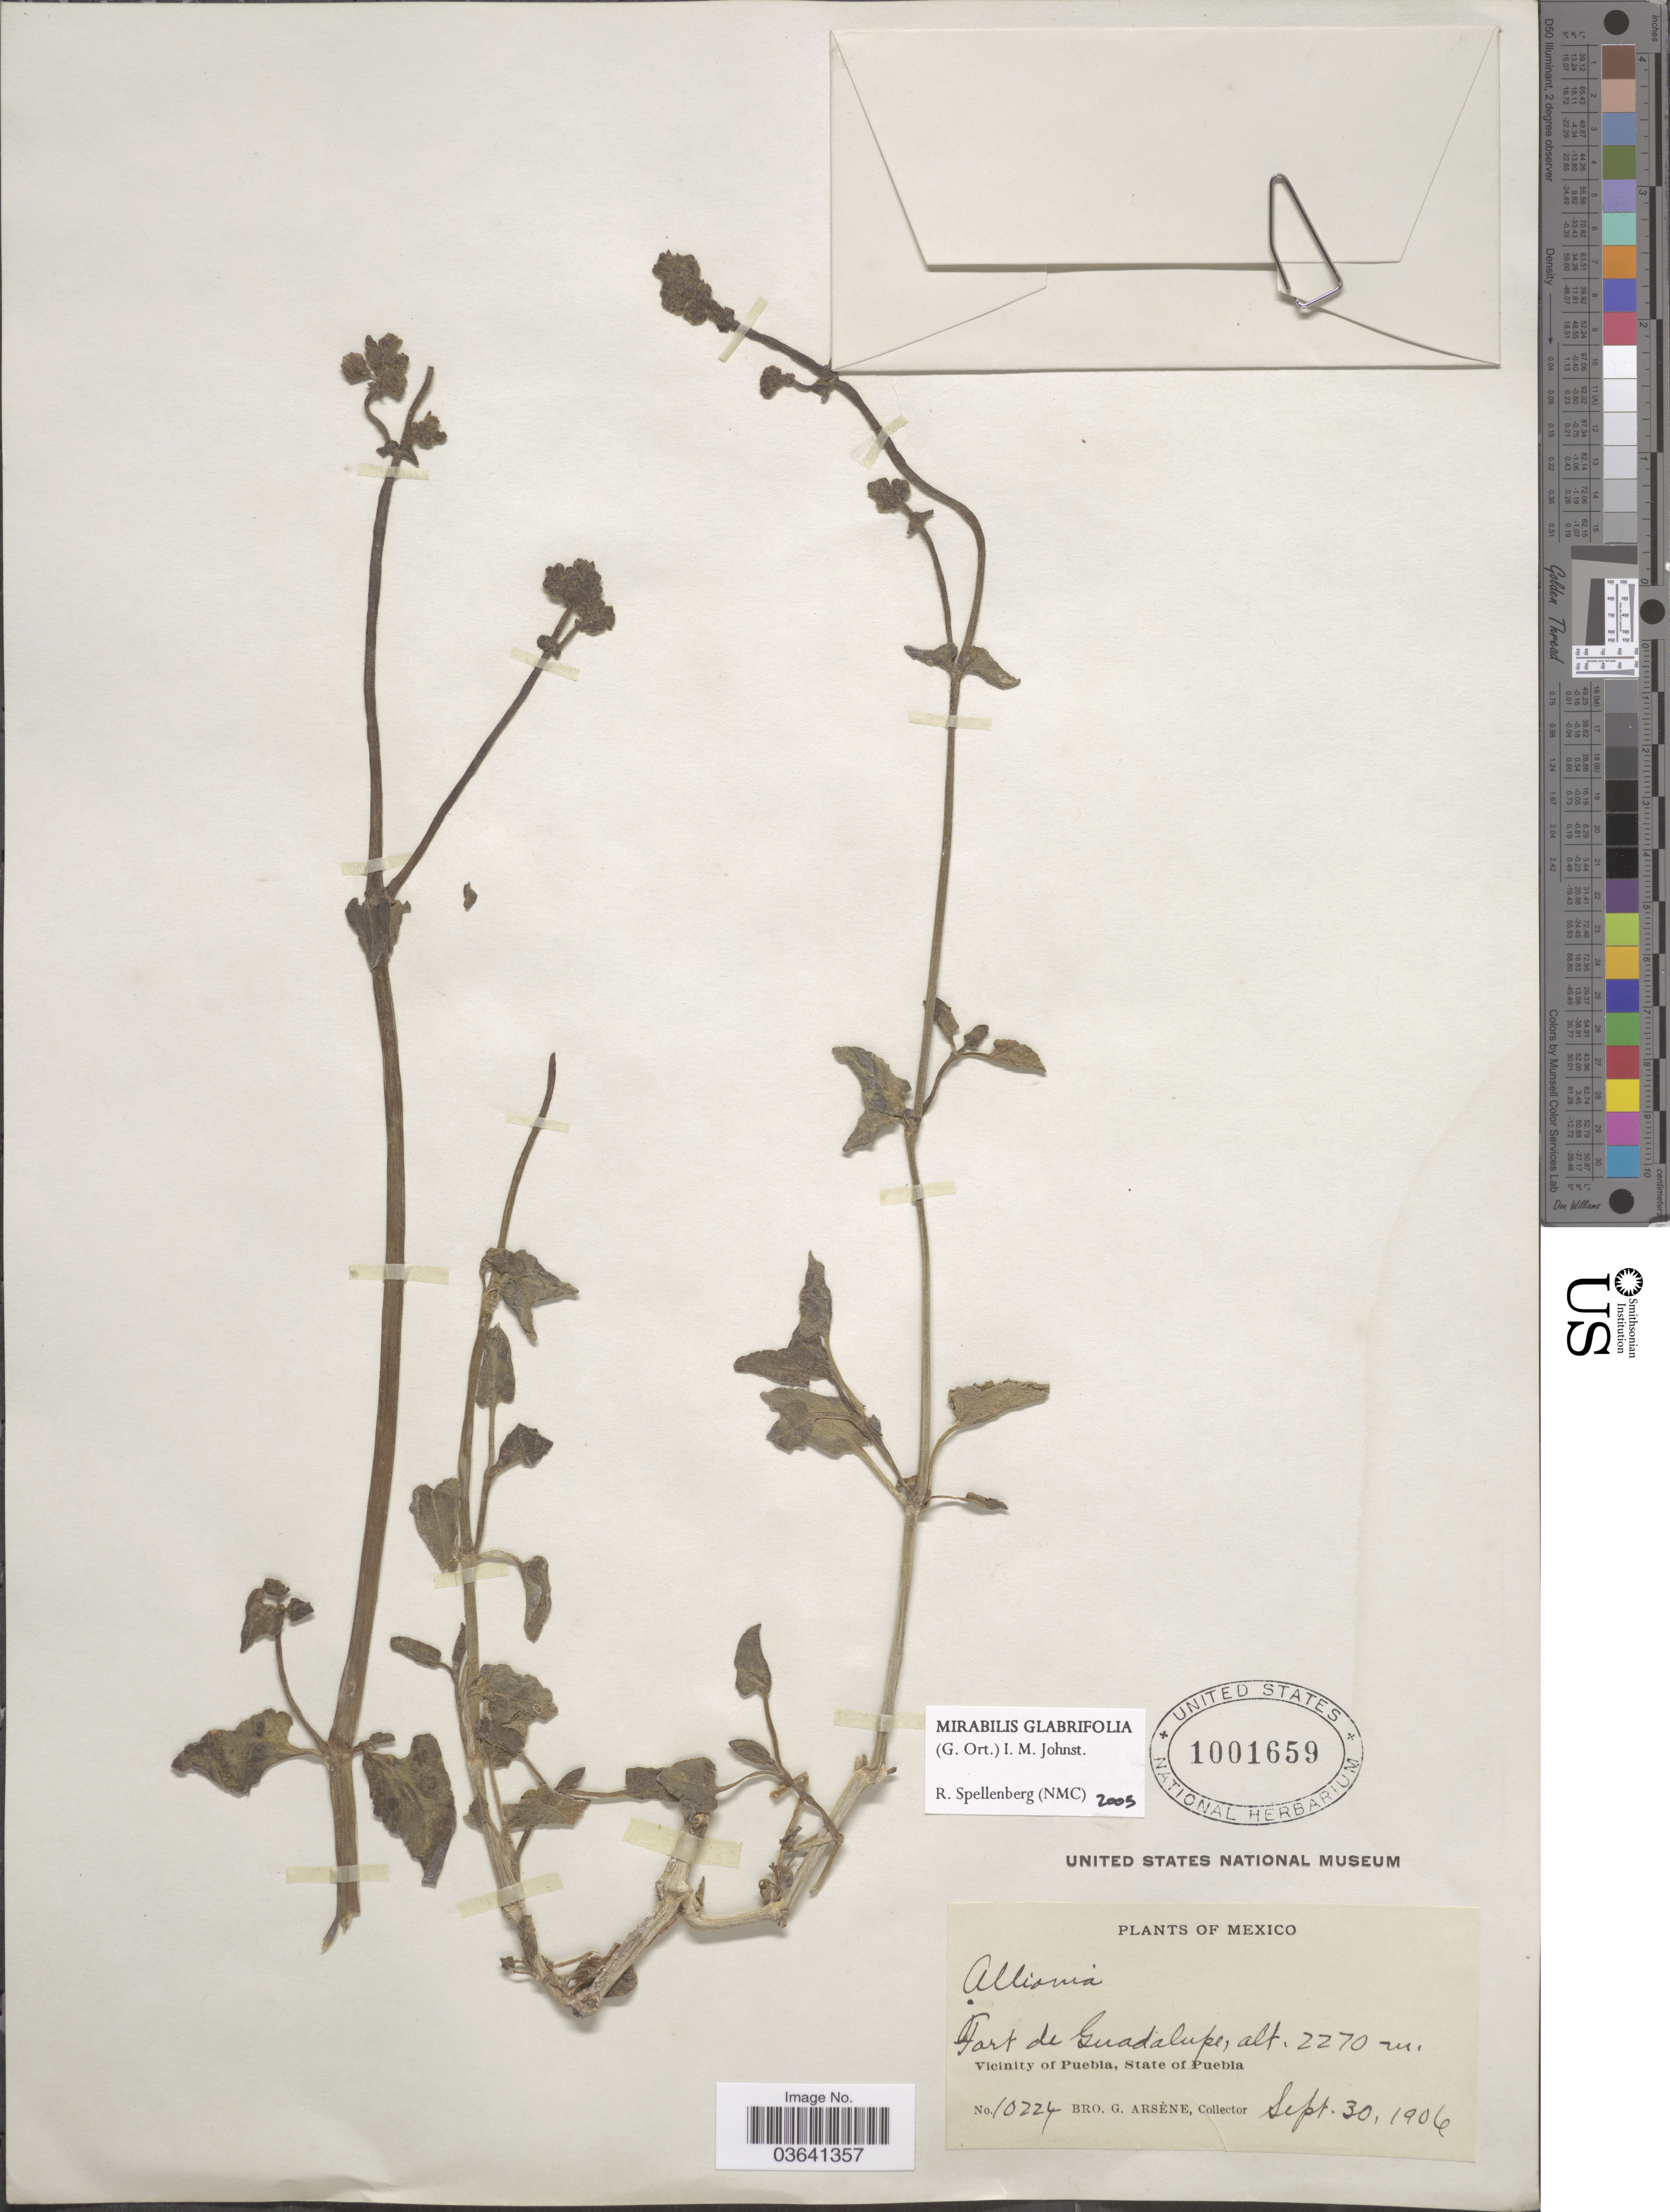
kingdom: Plantae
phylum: Tracheophyta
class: Magnoliopsida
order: Caryophyllales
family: Nyctaginaceae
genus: Mirabilis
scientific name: Mirabilis glabrifolia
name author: (Ort.) I.M. Johnst.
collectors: Bro. G. Arsène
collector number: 10224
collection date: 1906-09-30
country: Mexico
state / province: Puebla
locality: Fort de Guadalupe. Vicinity of Puebla.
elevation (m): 2270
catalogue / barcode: US 1001659